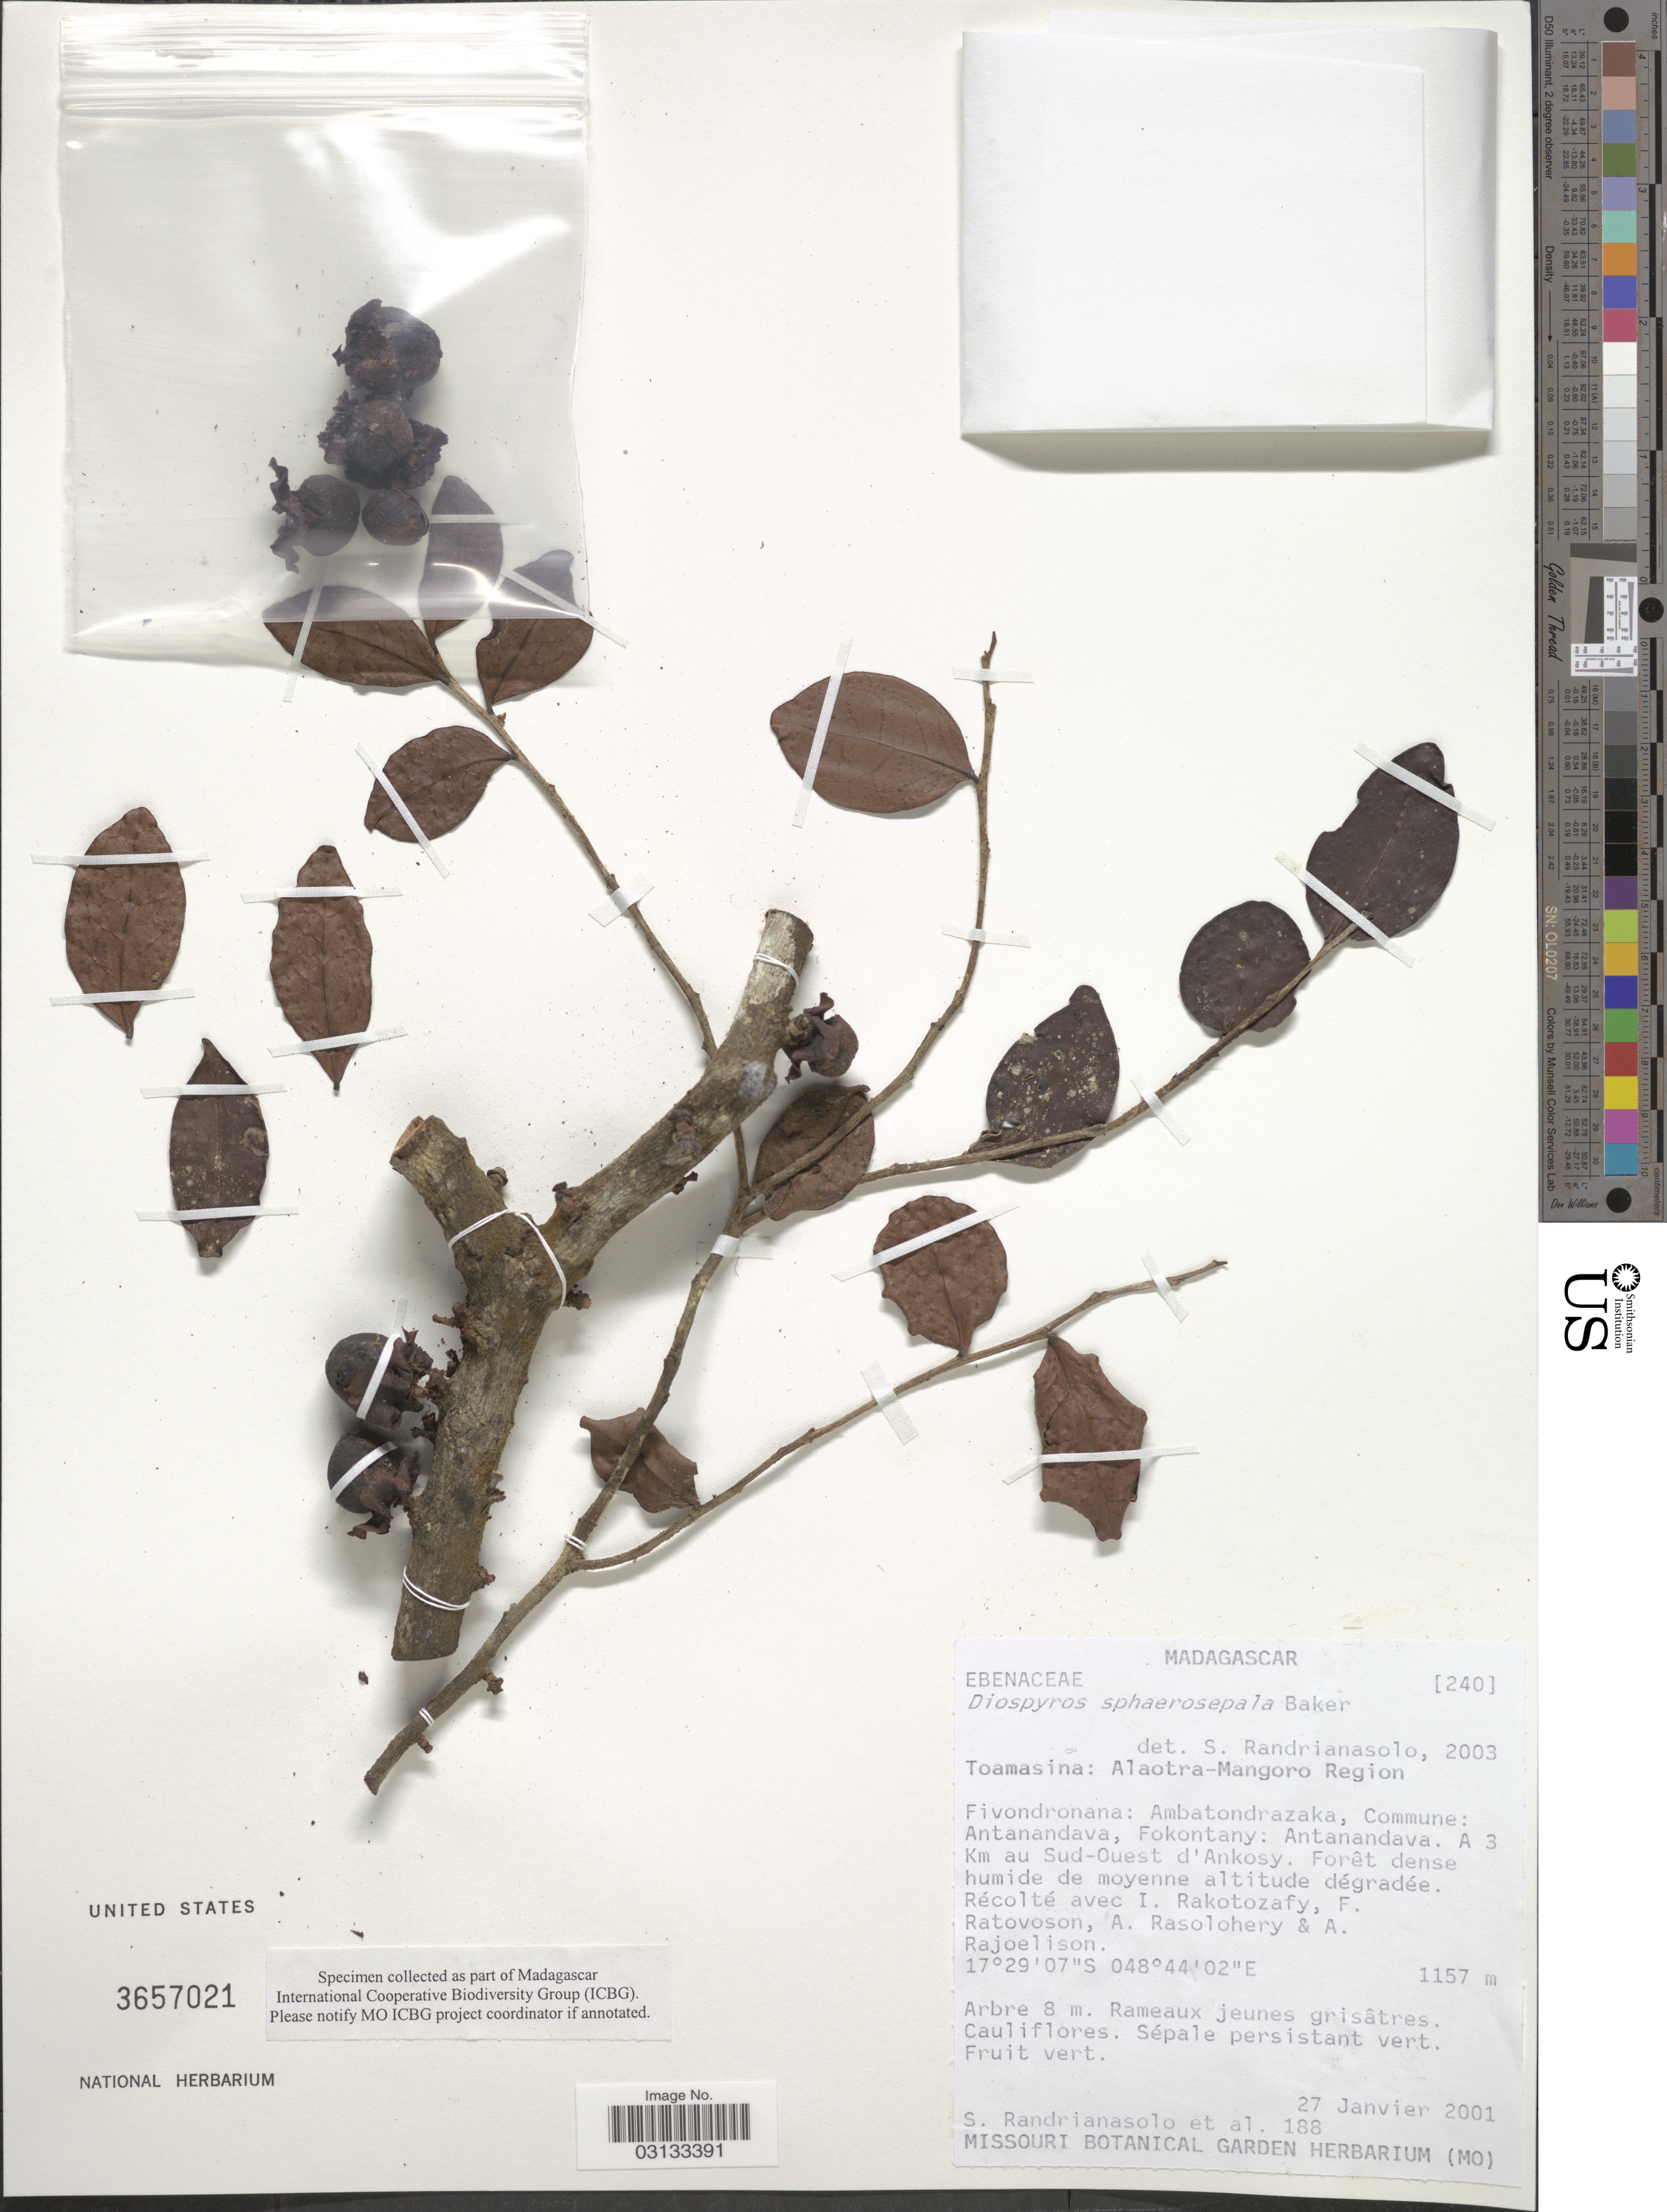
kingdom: Plantae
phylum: Tracheophyta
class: Magnoliopsida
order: Ericales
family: Ebenaceae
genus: Diospyros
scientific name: Diospyros sphaerosepala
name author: Baker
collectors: A. Randrianasolo, I. Rakotozafy, F. Ratovoson, A. Rasolohery & A. Rajoelison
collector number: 188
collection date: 2001-01-27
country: Madagascar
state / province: Alaotra Mangoro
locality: Alaotra-Mangoro Region. Fivondronana: Ambatondrazaka, Commune: Antanandava, Fokontany: Antanandava. A 3 Km au Sud-Ouest d'Ankosy.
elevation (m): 1157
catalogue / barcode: US 3657021